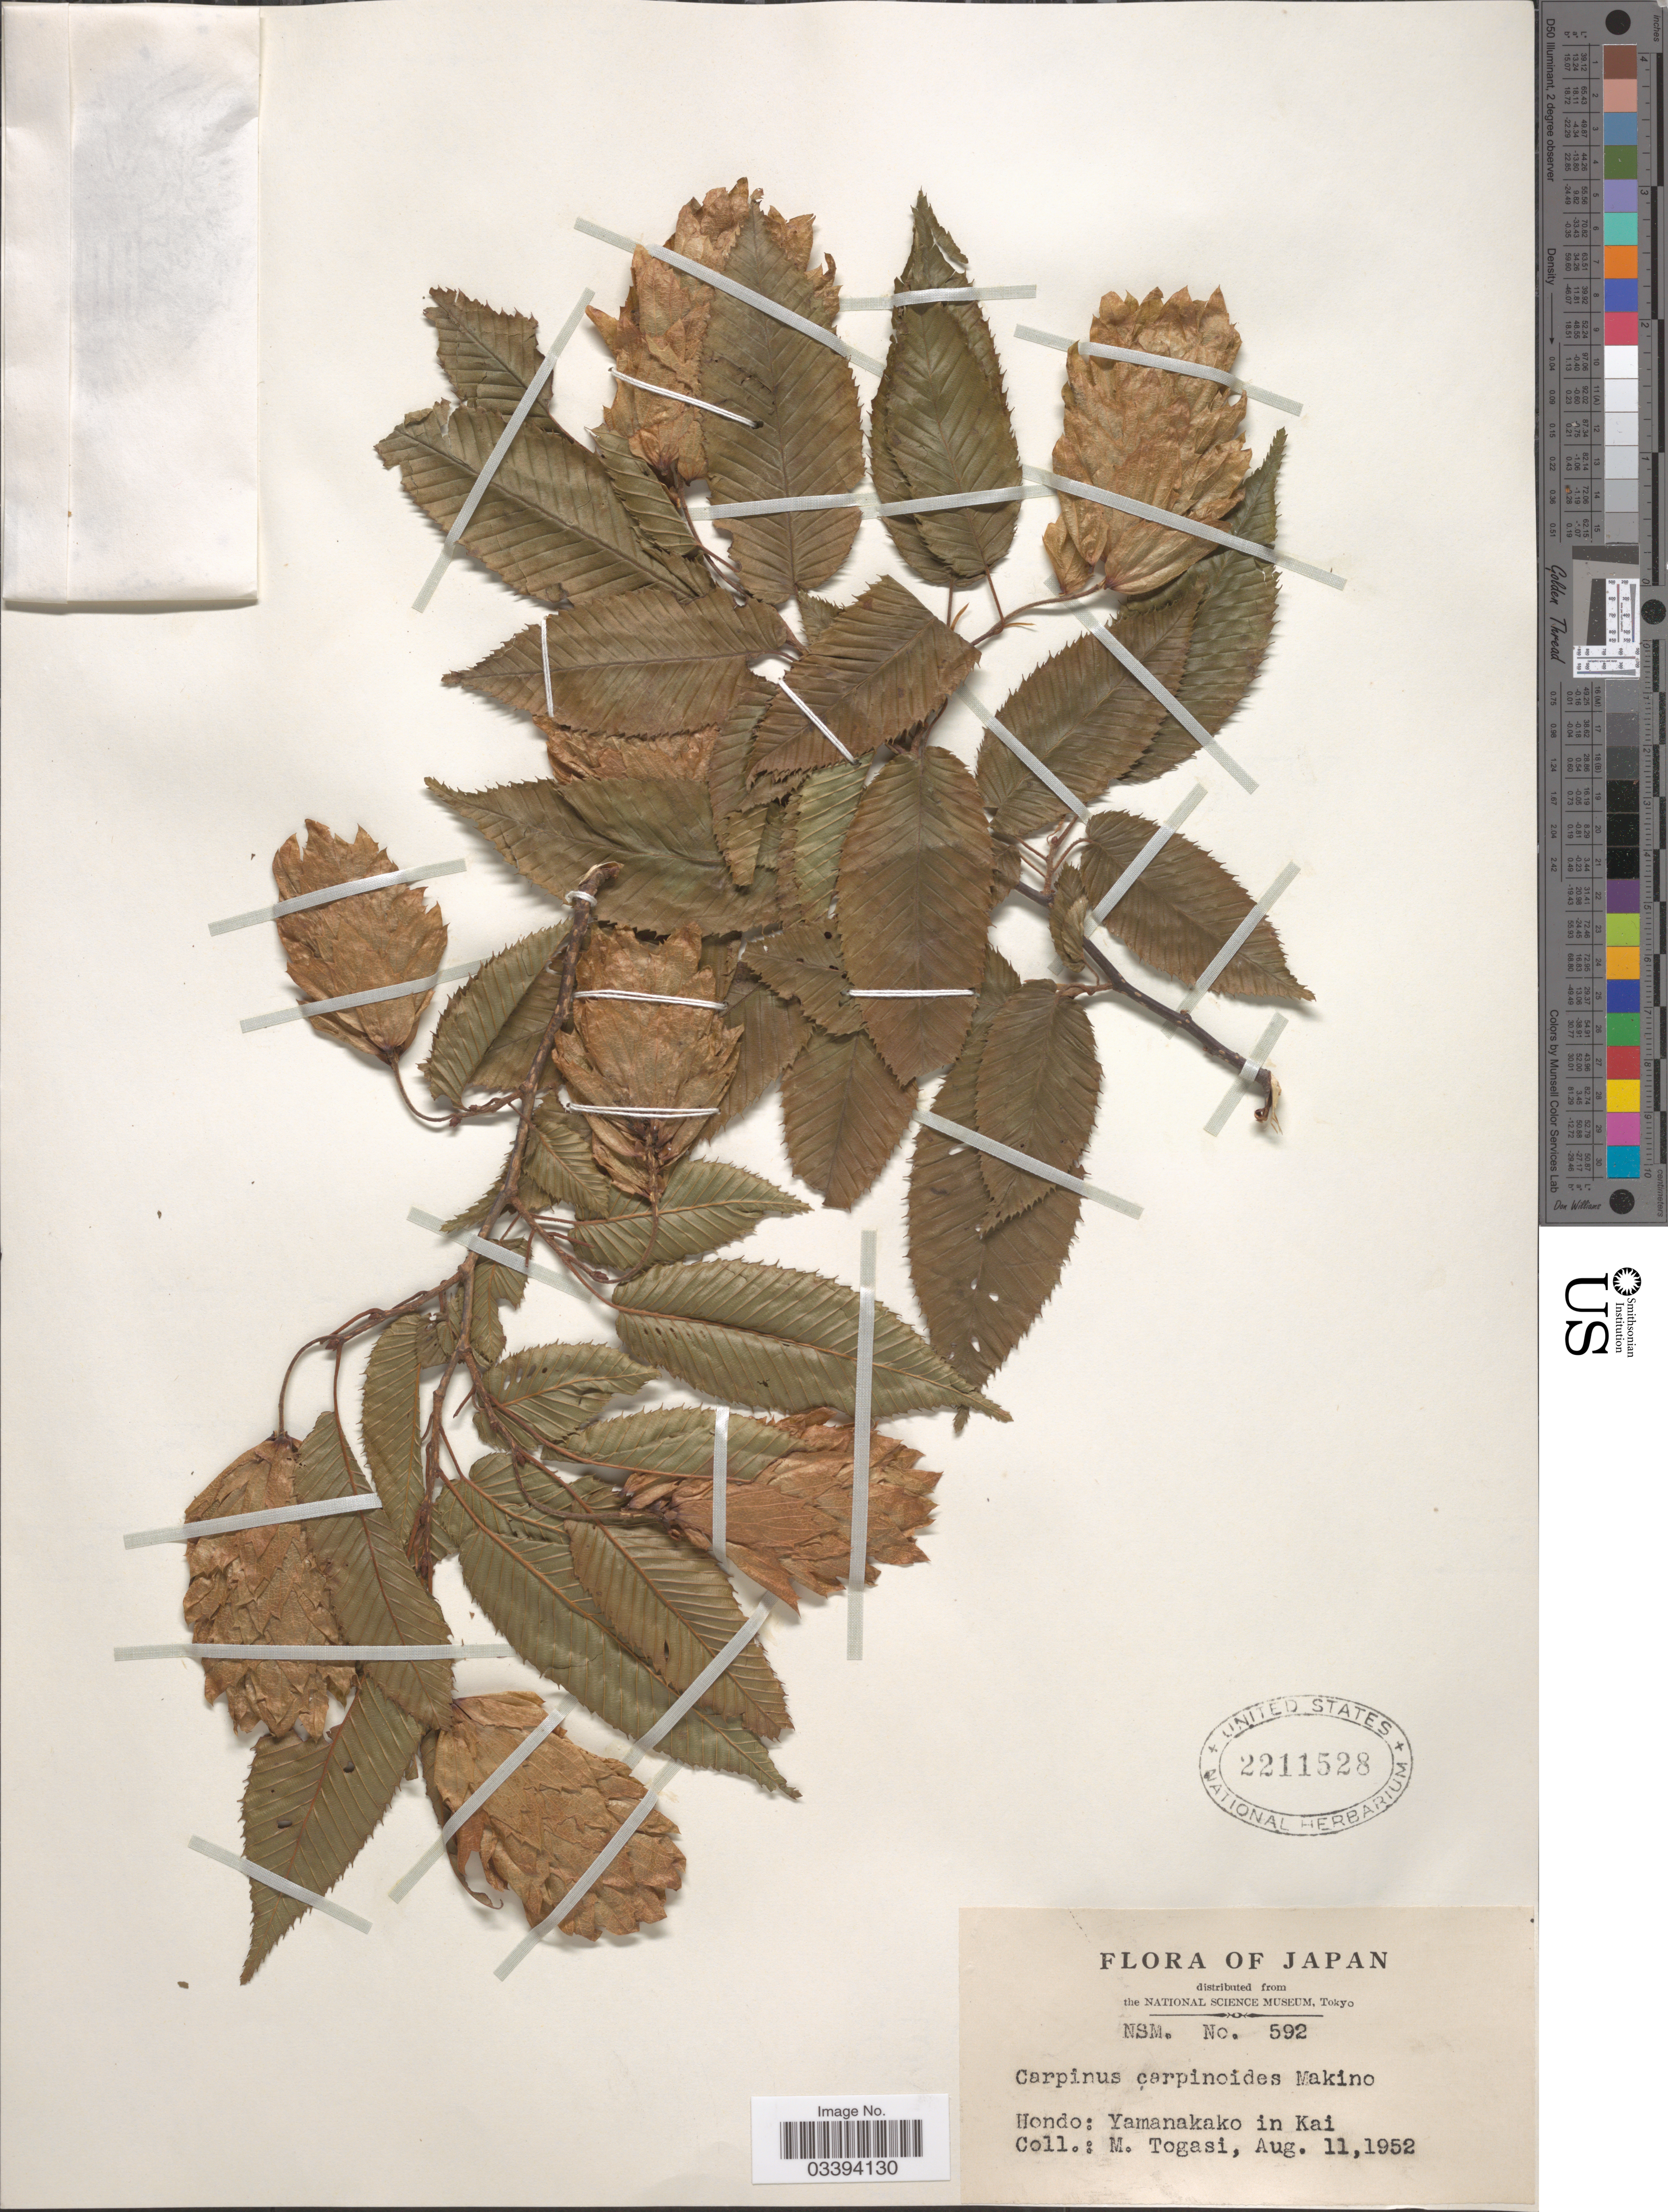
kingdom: Plantae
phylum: Tracheophyta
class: Magnoliopsida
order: Fagales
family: Betulaceae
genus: Carpinus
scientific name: Carpinus carpinoides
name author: Makino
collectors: M. Togasi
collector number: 592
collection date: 1952-08-11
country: Japan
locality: Hondo: Yamanakako in Kai.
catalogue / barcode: US 2211528